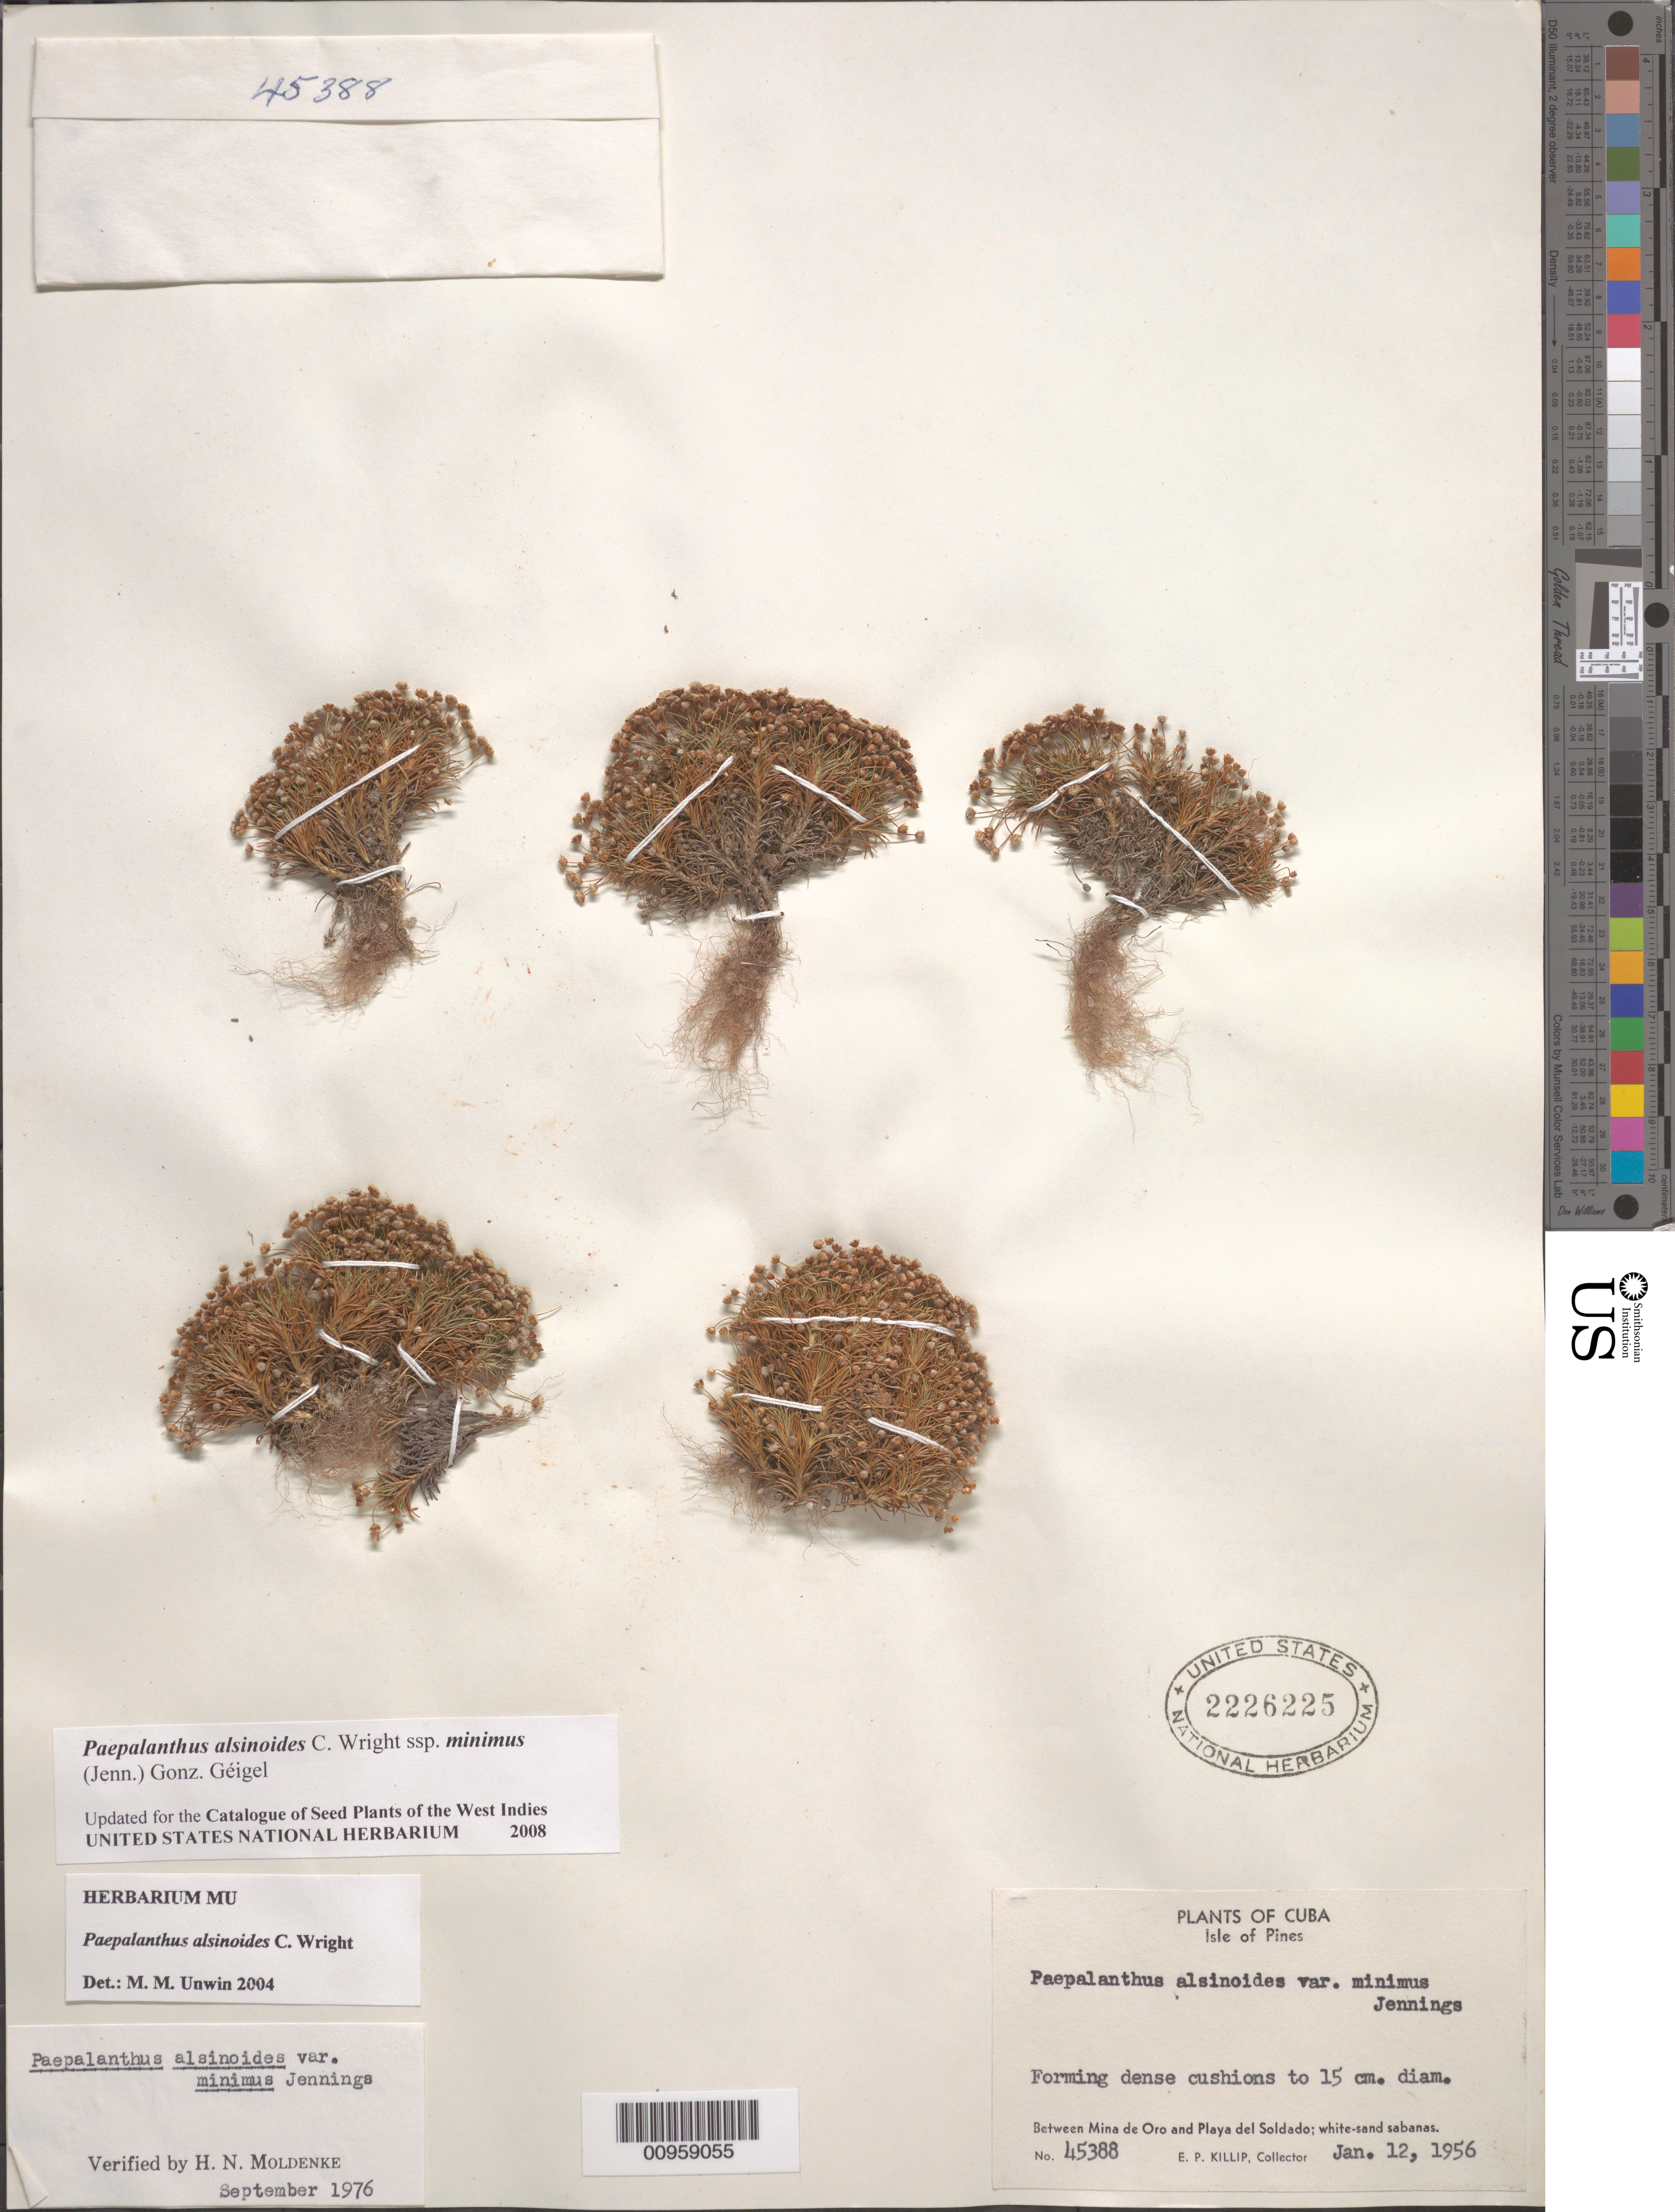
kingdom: Plantae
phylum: Tracheophyta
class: Liliopsida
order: Poales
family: Eriocaulaceae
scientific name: Giuliettia alsinoides subsp. minima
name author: (Jenn.) ined.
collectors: E. P. Killip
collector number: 45388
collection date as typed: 12 Jan 1956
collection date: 1956-01-12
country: Cuba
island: Isla de la Juventud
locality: Isle of Pines, between Mina de Oro and Playa del Soldado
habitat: white-sand savannas.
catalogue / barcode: US 2226225